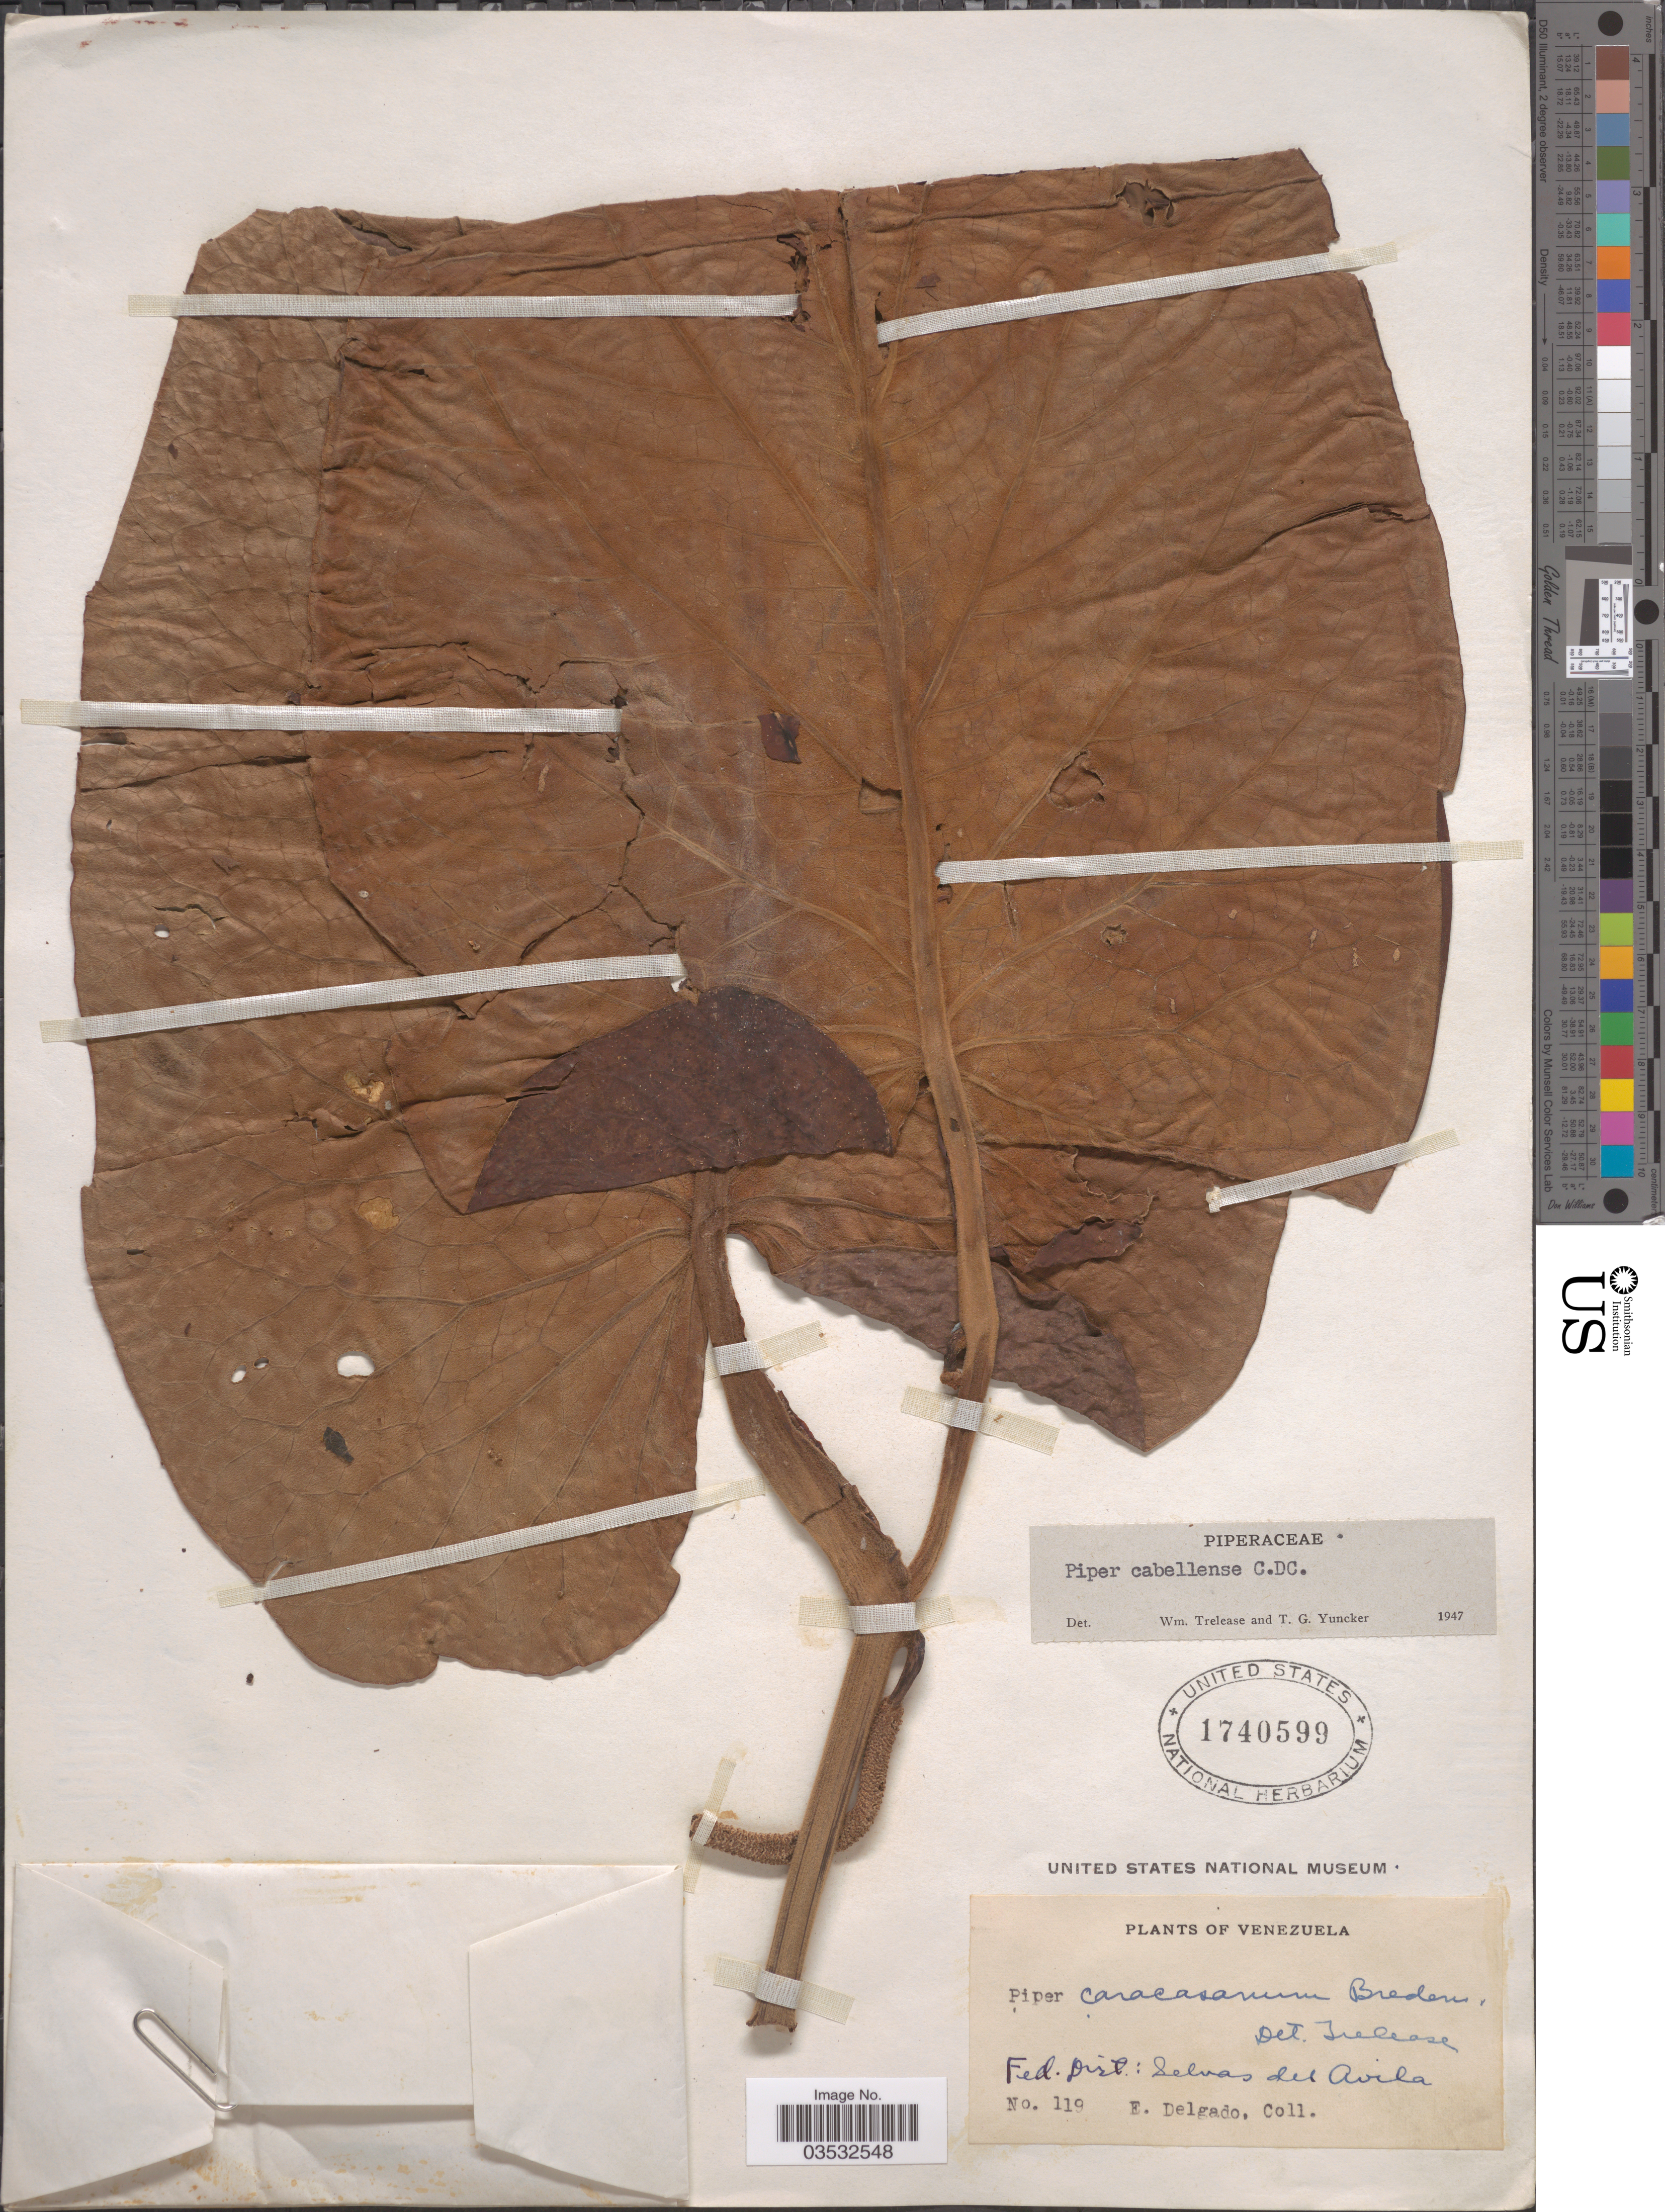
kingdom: Plantae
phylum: Tracheophyta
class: Magnoliopsida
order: Piperales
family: Piperaceae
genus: Piper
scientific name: Piper cernuum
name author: Vell.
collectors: E. Delgado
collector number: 119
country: Venezuela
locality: Fed. Dist.: Selvas del Avila.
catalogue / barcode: US 1740599